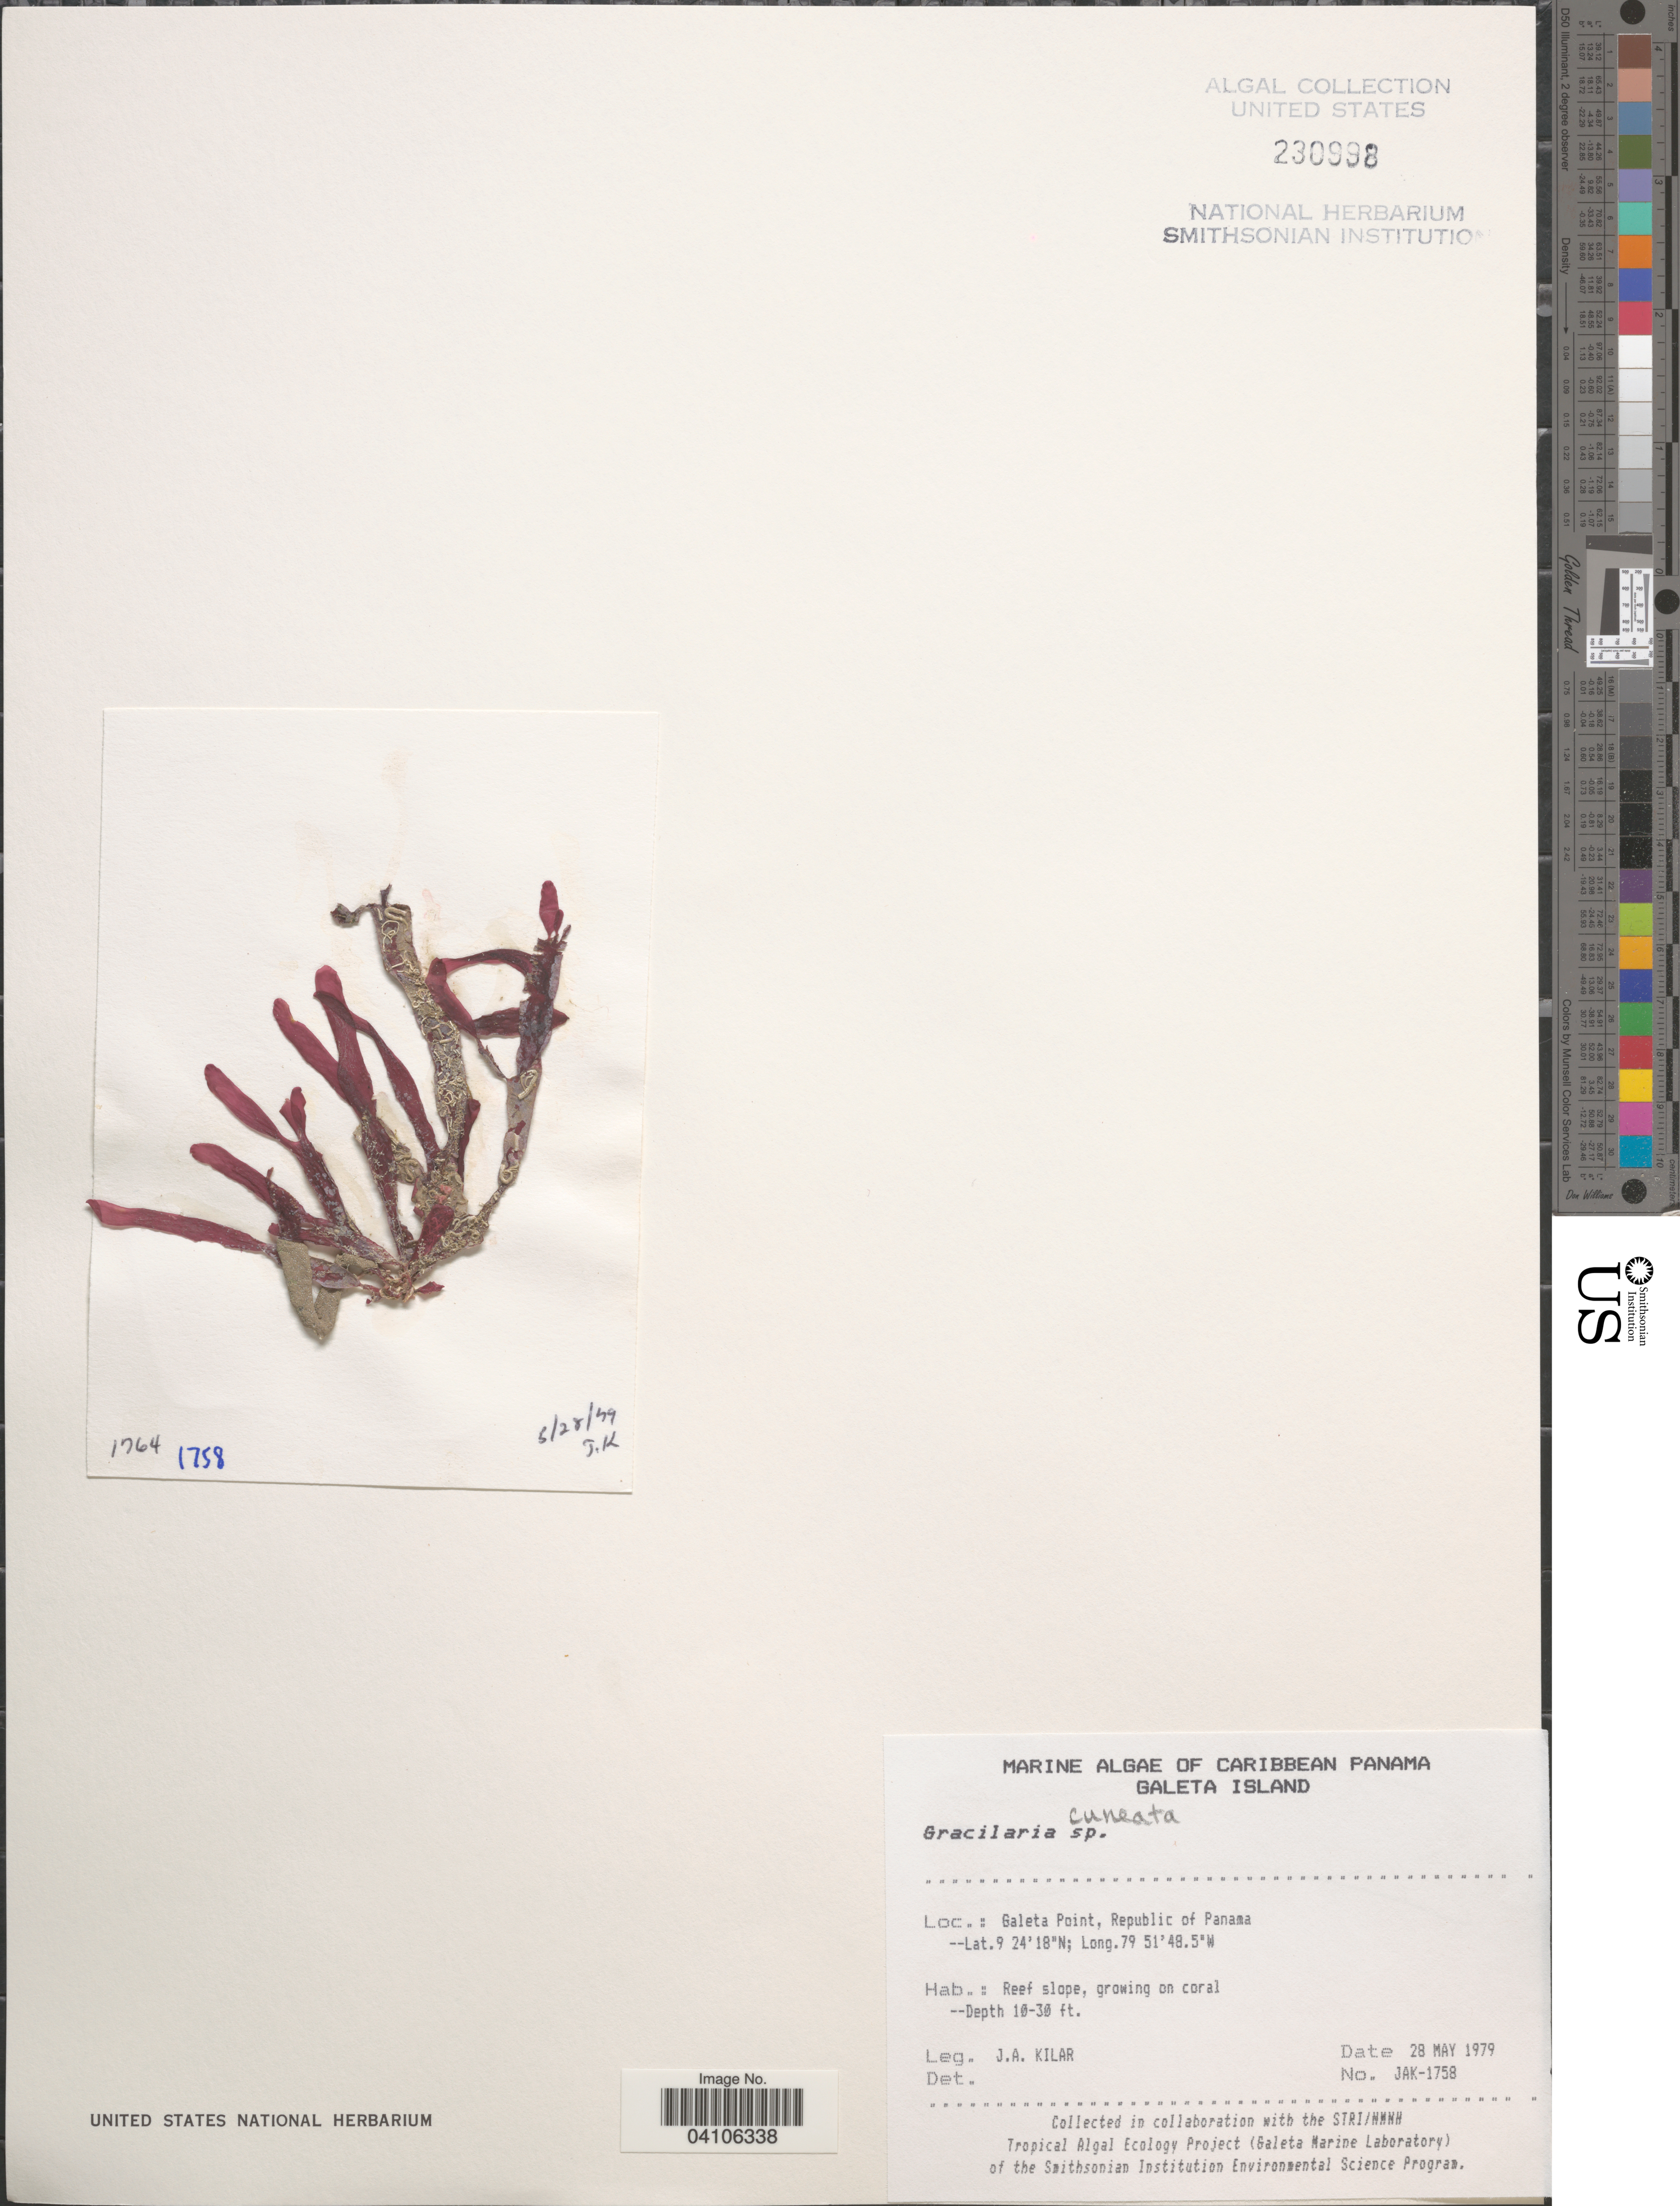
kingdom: Plantae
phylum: Rhodophyta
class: Florideophyceae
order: Gracilariales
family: Gracilariaceae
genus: Gracilaria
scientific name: Gracilaria cuneata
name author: Aresch.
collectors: J. A. Kilar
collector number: JAK-1758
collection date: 1979-05-28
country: Panama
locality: Caribbean Panama. Galeta Point, Republic of Panama.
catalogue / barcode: US 230998